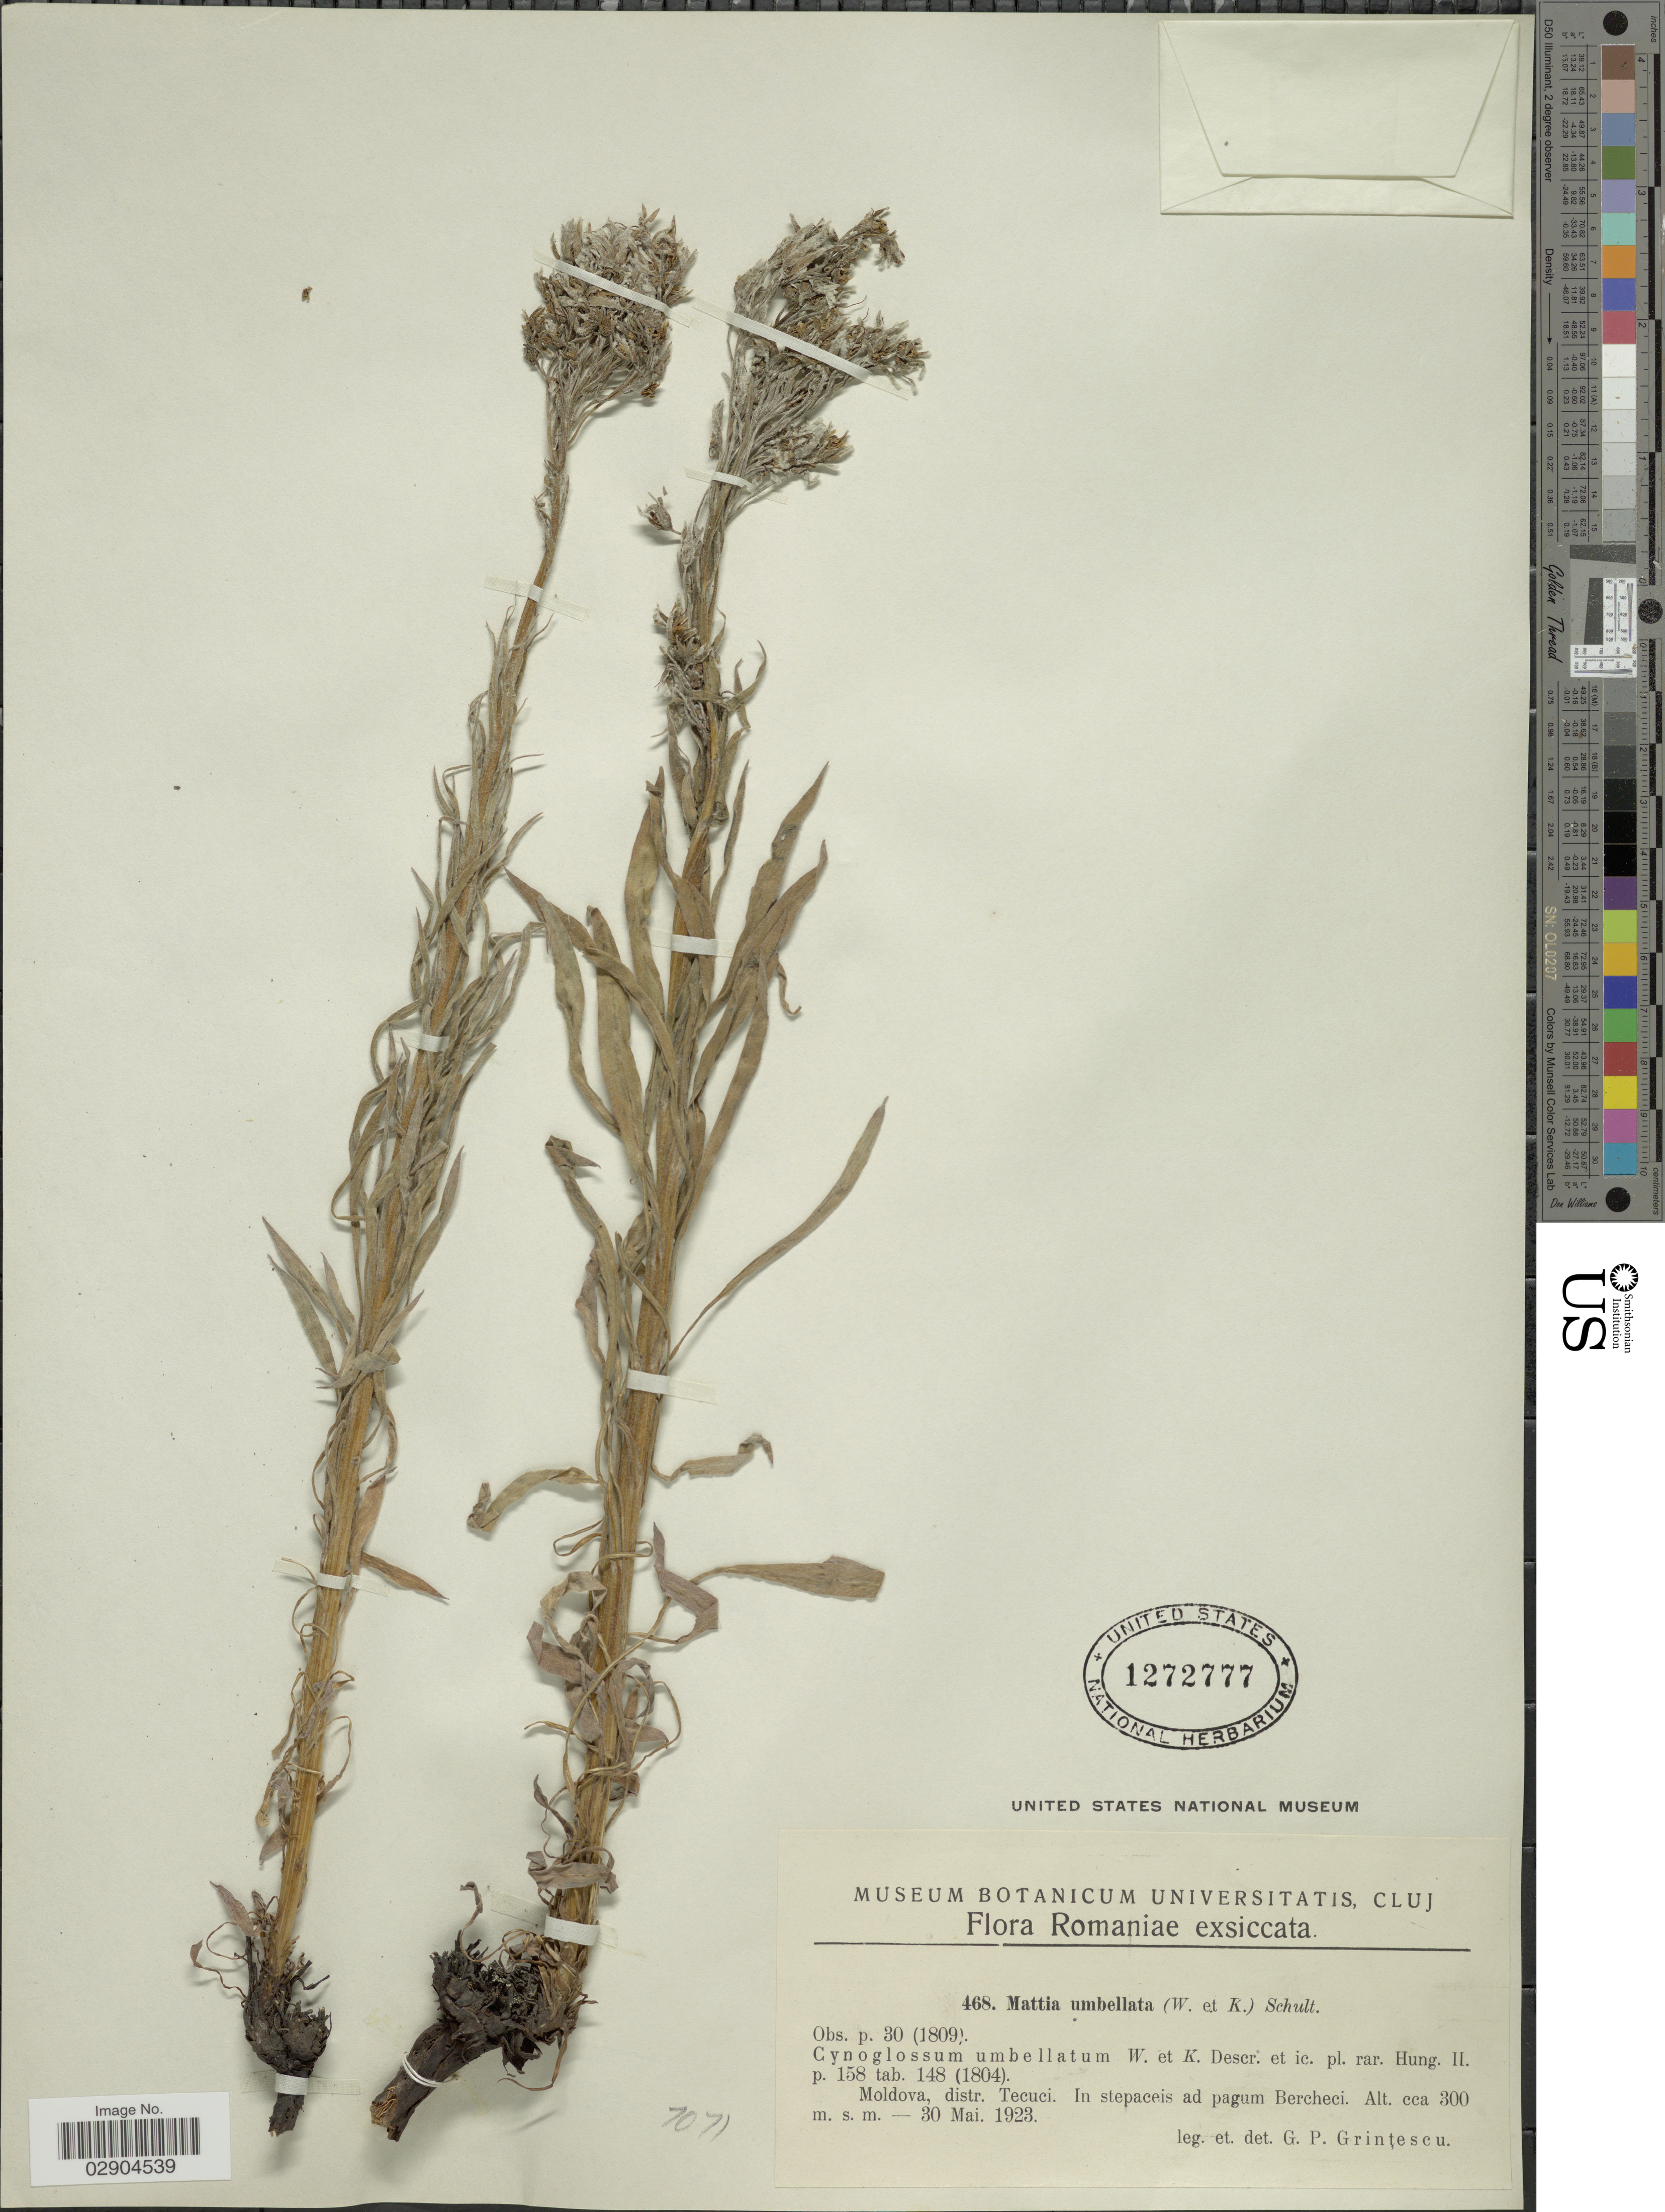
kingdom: Plantae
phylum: Tracheophyta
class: Magnoliopsida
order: Boraginales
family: Boraginaceae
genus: Rindera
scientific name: Rindera umbellata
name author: Bunge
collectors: G. Grintescu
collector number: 468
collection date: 1923-05-30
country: Romania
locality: Moldova, distr. Tecuci. In stepaceis ad pagum Bercheci.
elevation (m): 300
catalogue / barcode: US 1272777